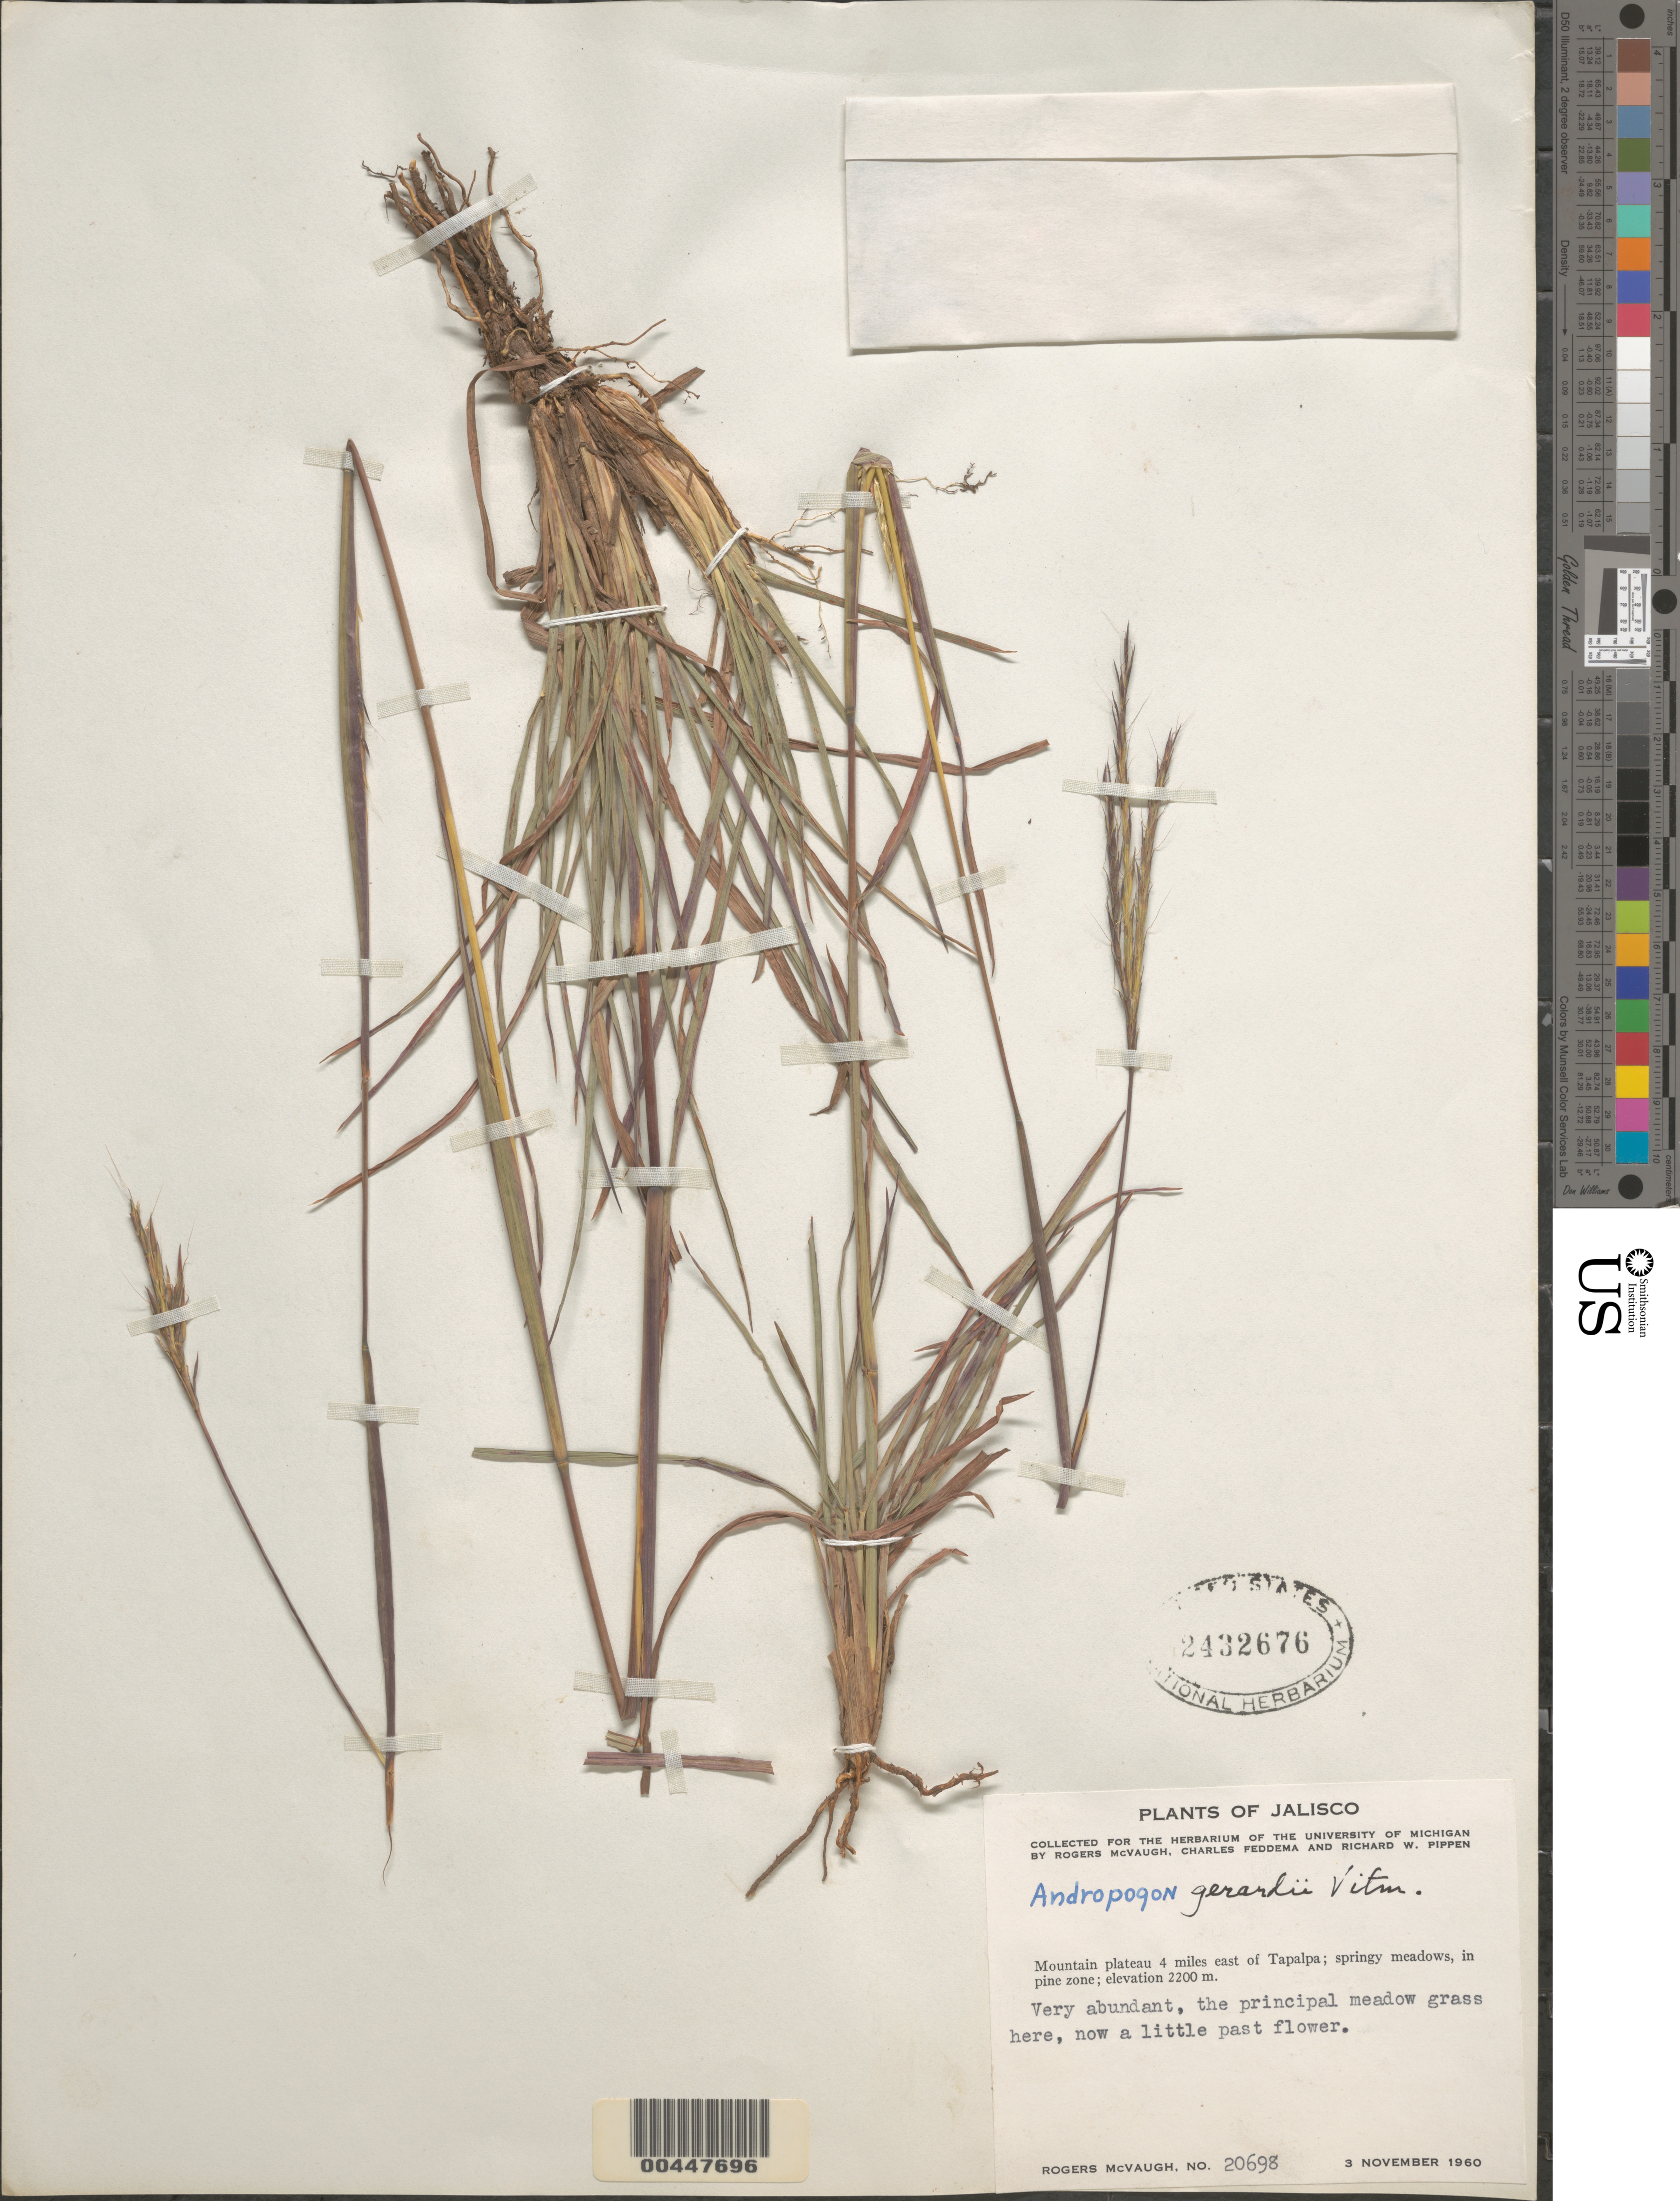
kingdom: Plantae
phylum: Tracheophyta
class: Liliopsida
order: Poales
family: Poaceae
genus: Andropogon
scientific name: Andropogon gerardii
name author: Vitman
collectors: R. McVaugh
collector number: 20698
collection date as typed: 3 Nov 1960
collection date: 1960-11-03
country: Mexico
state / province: Jalisco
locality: Mtn plateau 4 mi E of Tapalpa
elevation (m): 2200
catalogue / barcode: US 2432676